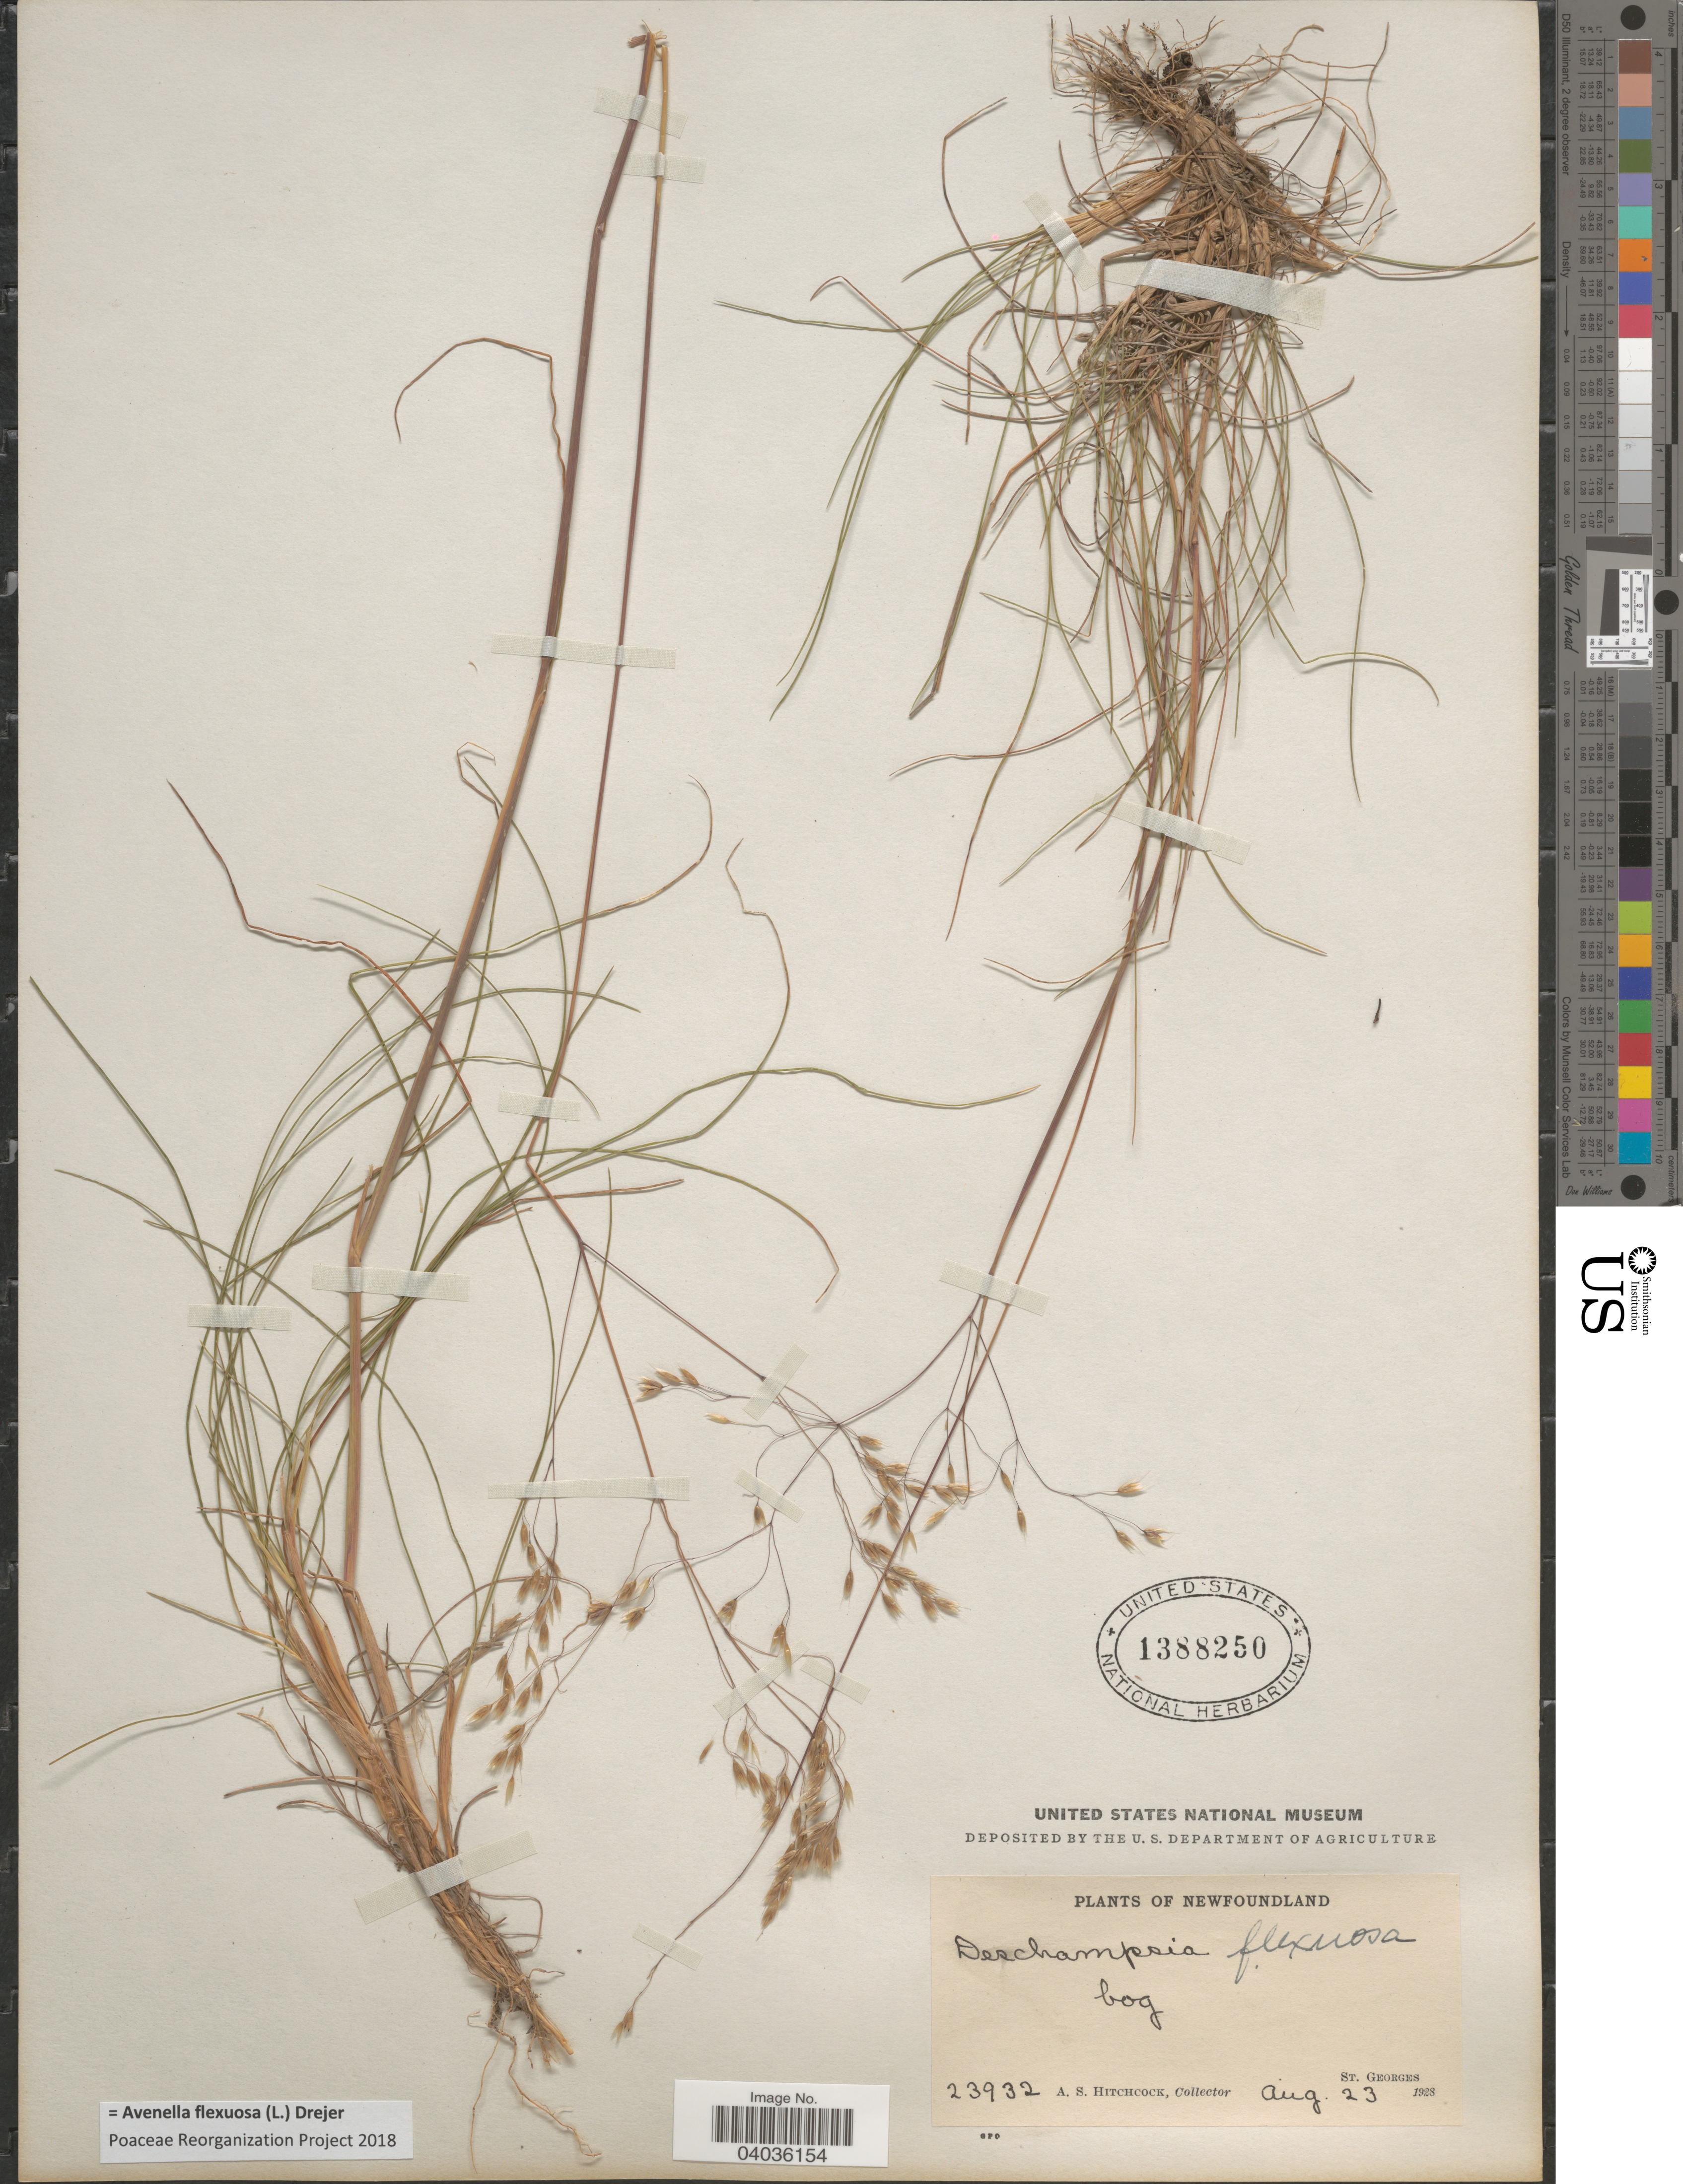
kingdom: Plantae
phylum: Tracheophyta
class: Liliopsida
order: Poales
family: Poaceae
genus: Avenella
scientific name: Avenella flexuosa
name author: (L.) Drejer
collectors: A. S. Hitchcock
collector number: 23932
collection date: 1928-08-23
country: Canada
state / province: Newfoundland and Labrador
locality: St. Georges.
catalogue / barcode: US 1388250